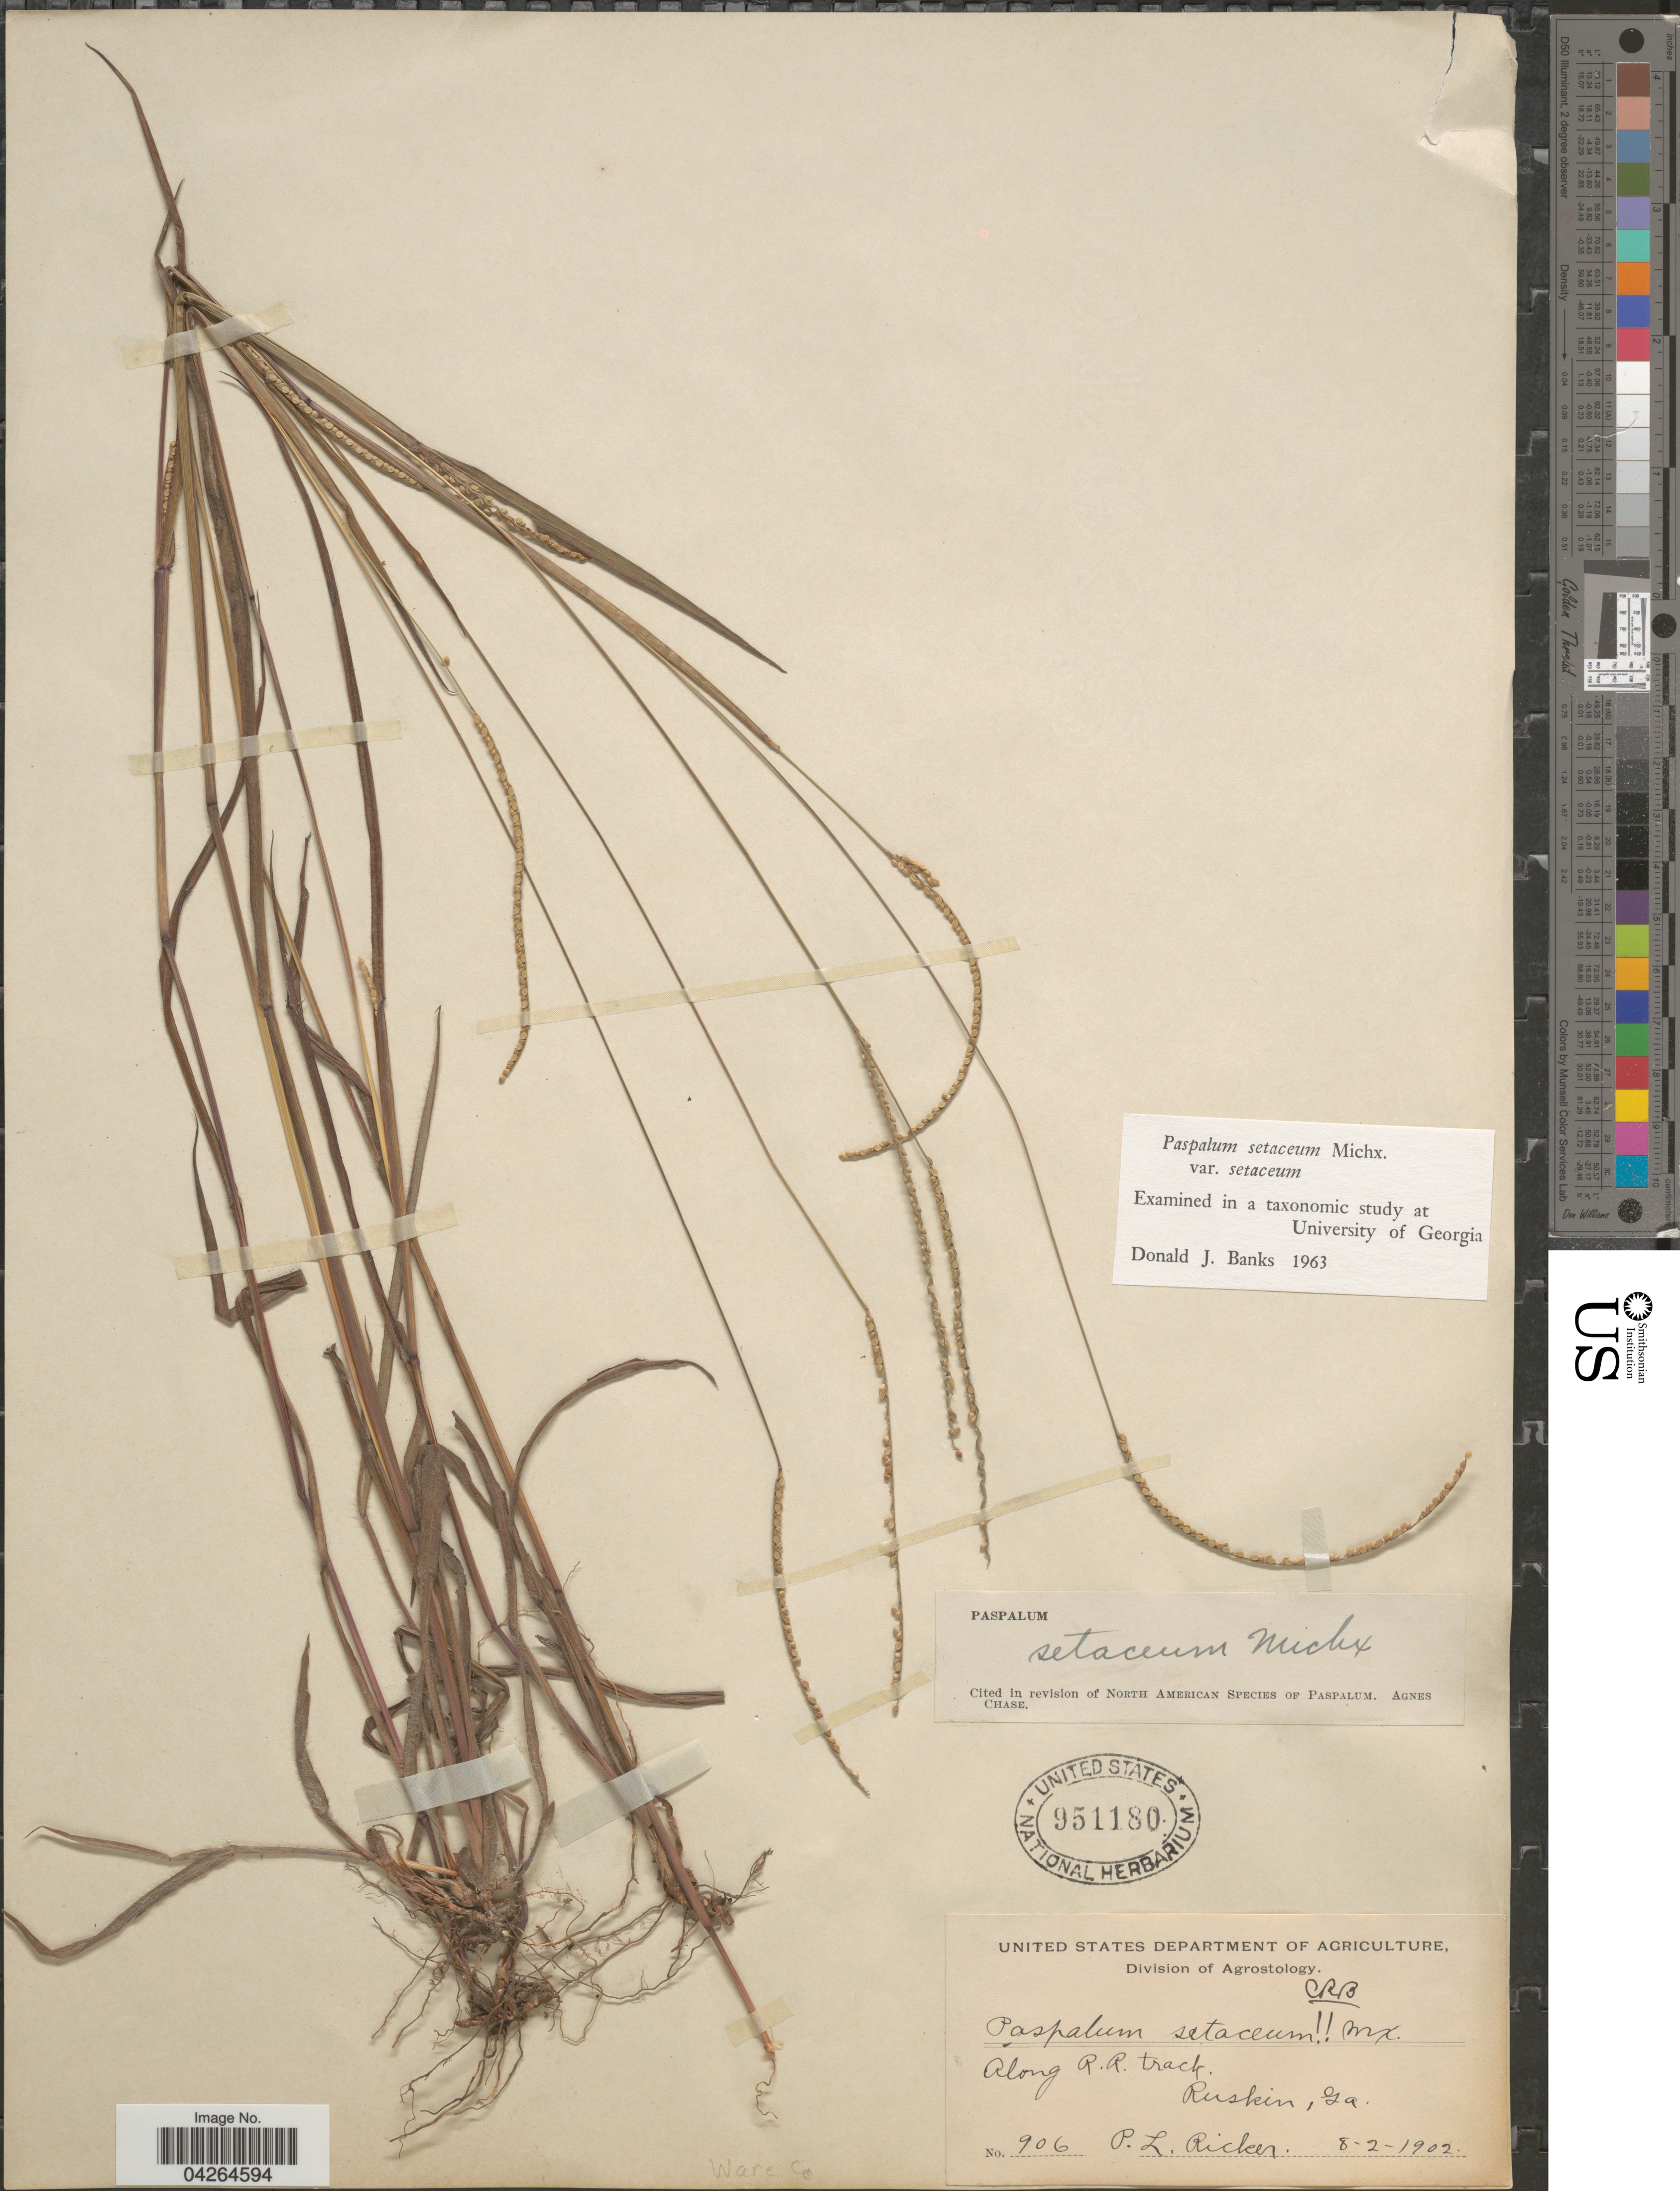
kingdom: Plantae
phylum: Tracheophyta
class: Liliopsida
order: Poales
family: Poaceae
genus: Paspalum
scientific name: Paspalum setaceum var. setaceum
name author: Michx.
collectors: P. Ricker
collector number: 906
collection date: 1902-08-02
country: United States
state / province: Georgia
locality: Along R. R. track. Ruskin. Ware Co.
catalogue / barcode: US 951180